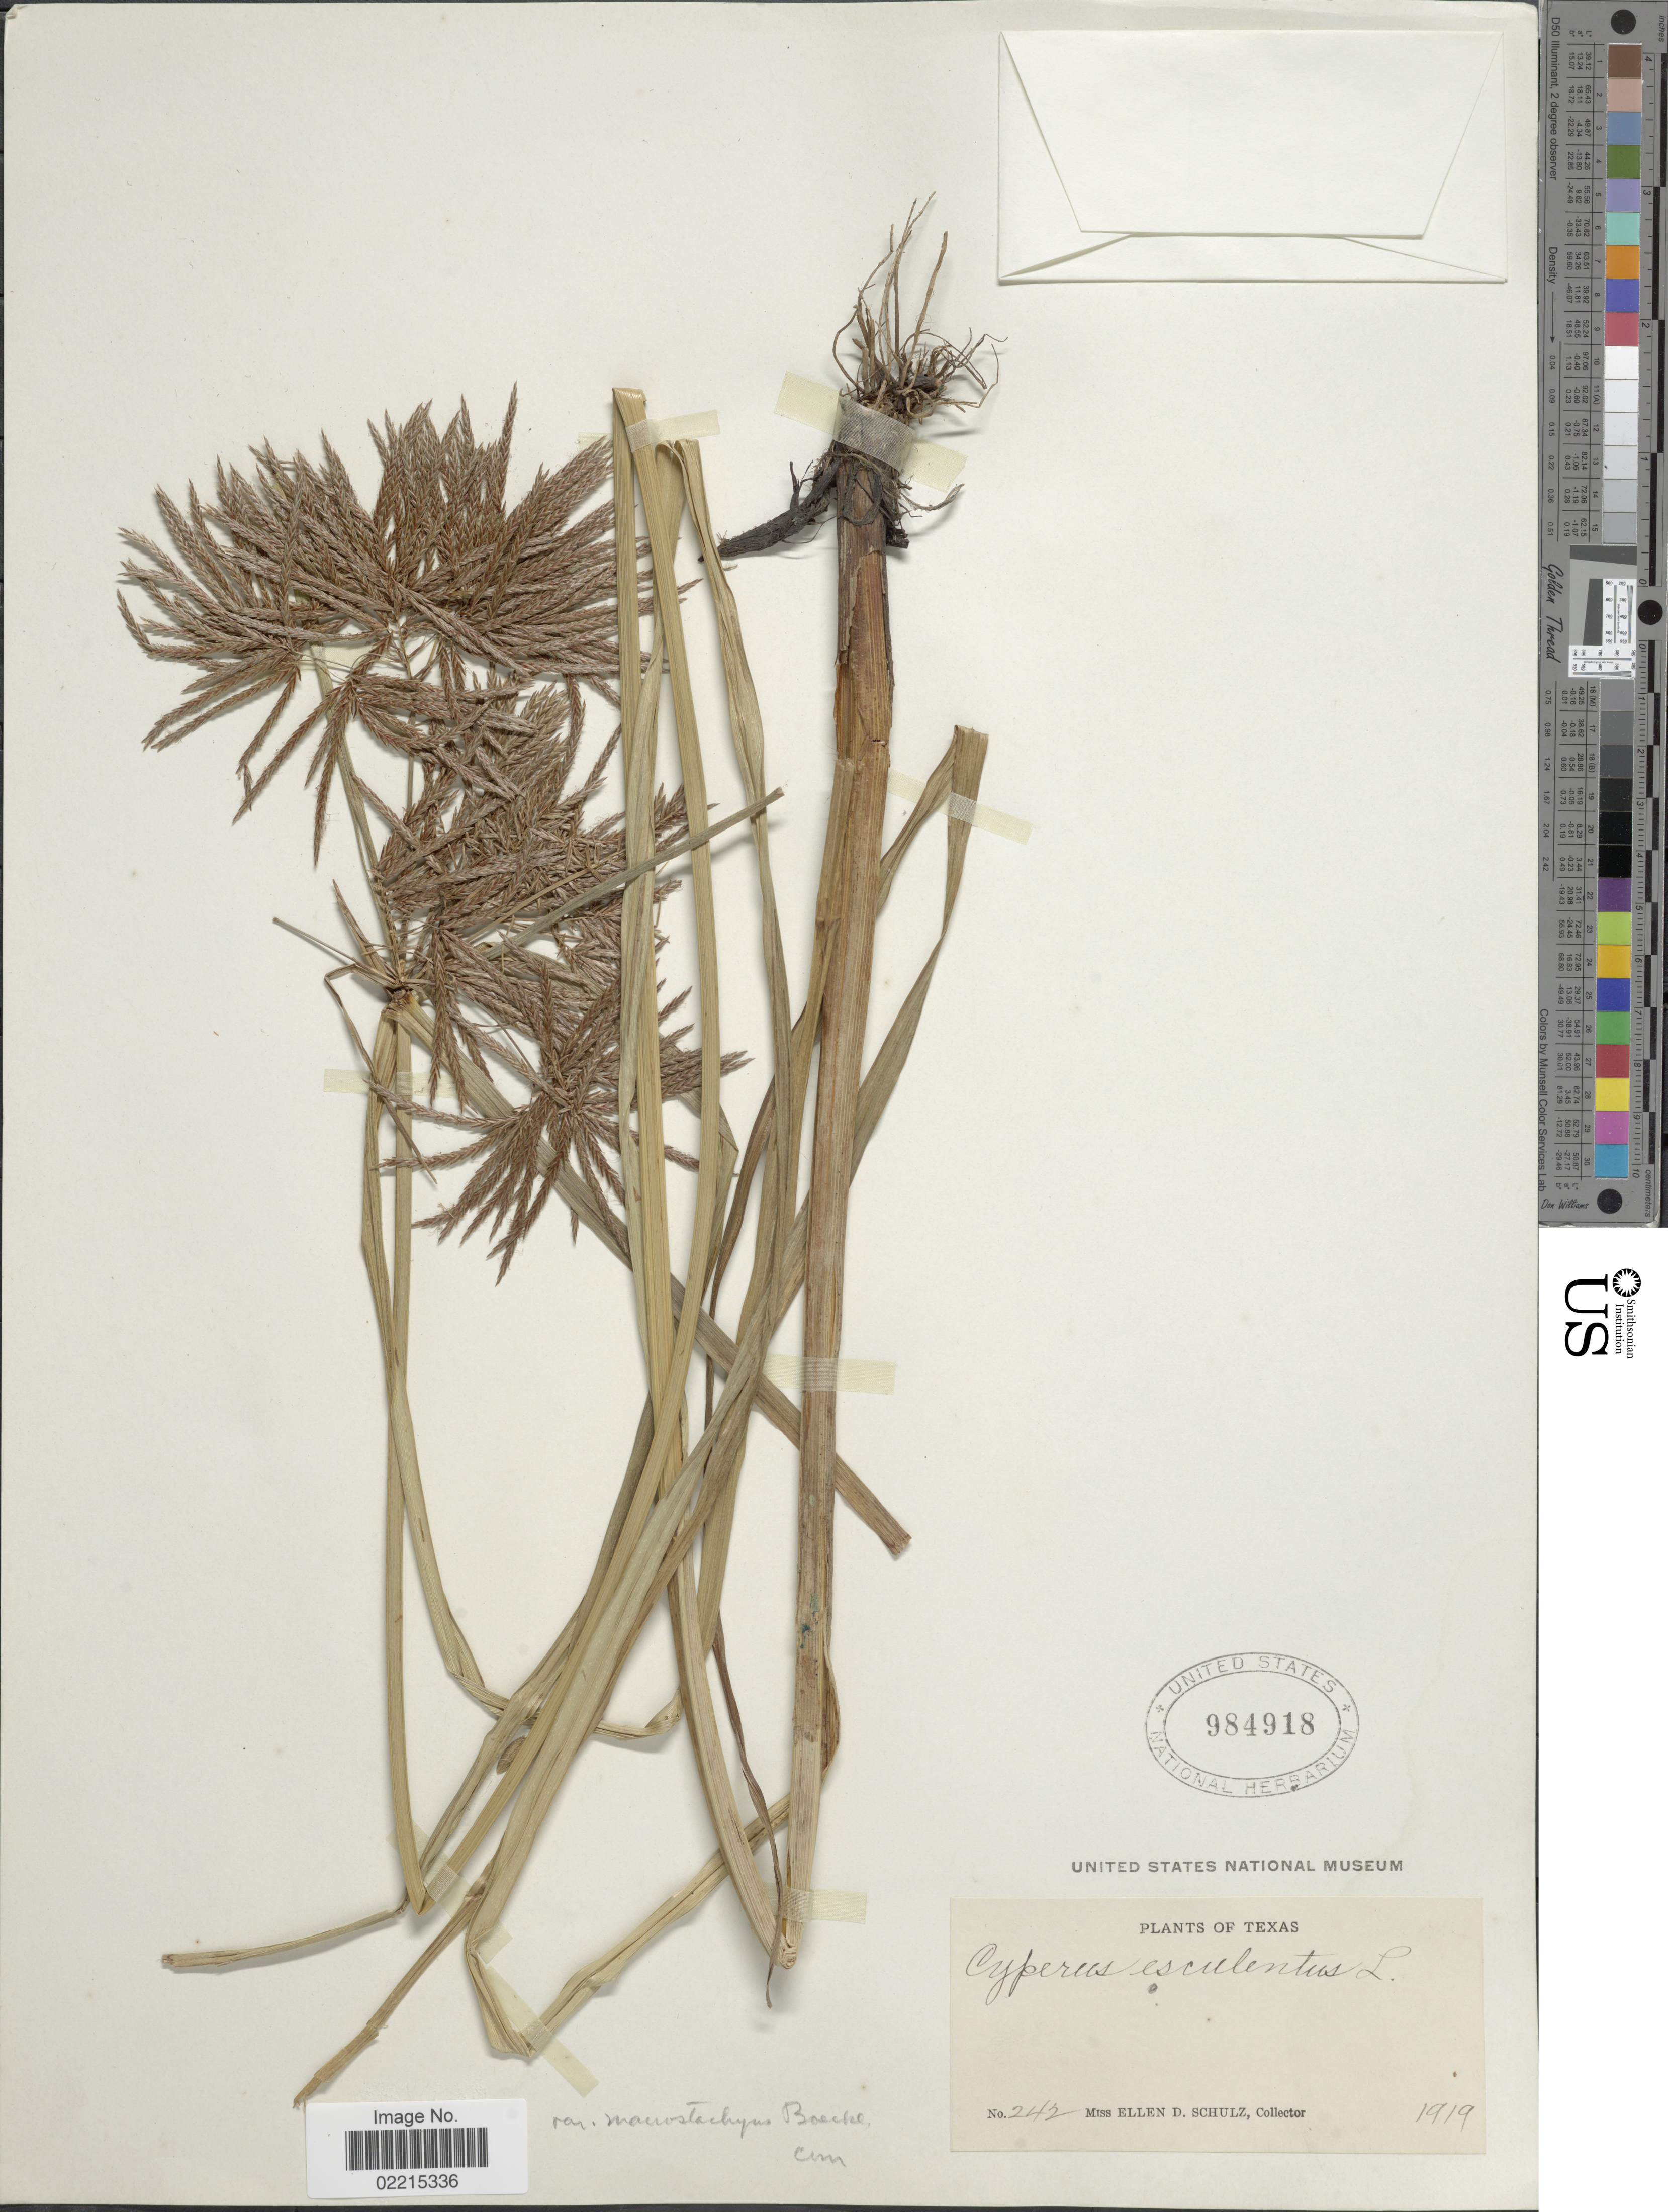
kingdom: Plantae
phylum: Tracheophyta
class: Liliopsida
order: Poales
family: Cyperaceae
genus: Cyperus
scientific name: Cyperus esculentus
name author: L.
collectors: E. D. Schulz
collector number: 242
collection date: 1919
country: United States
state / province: Texas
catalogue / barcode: US 984918